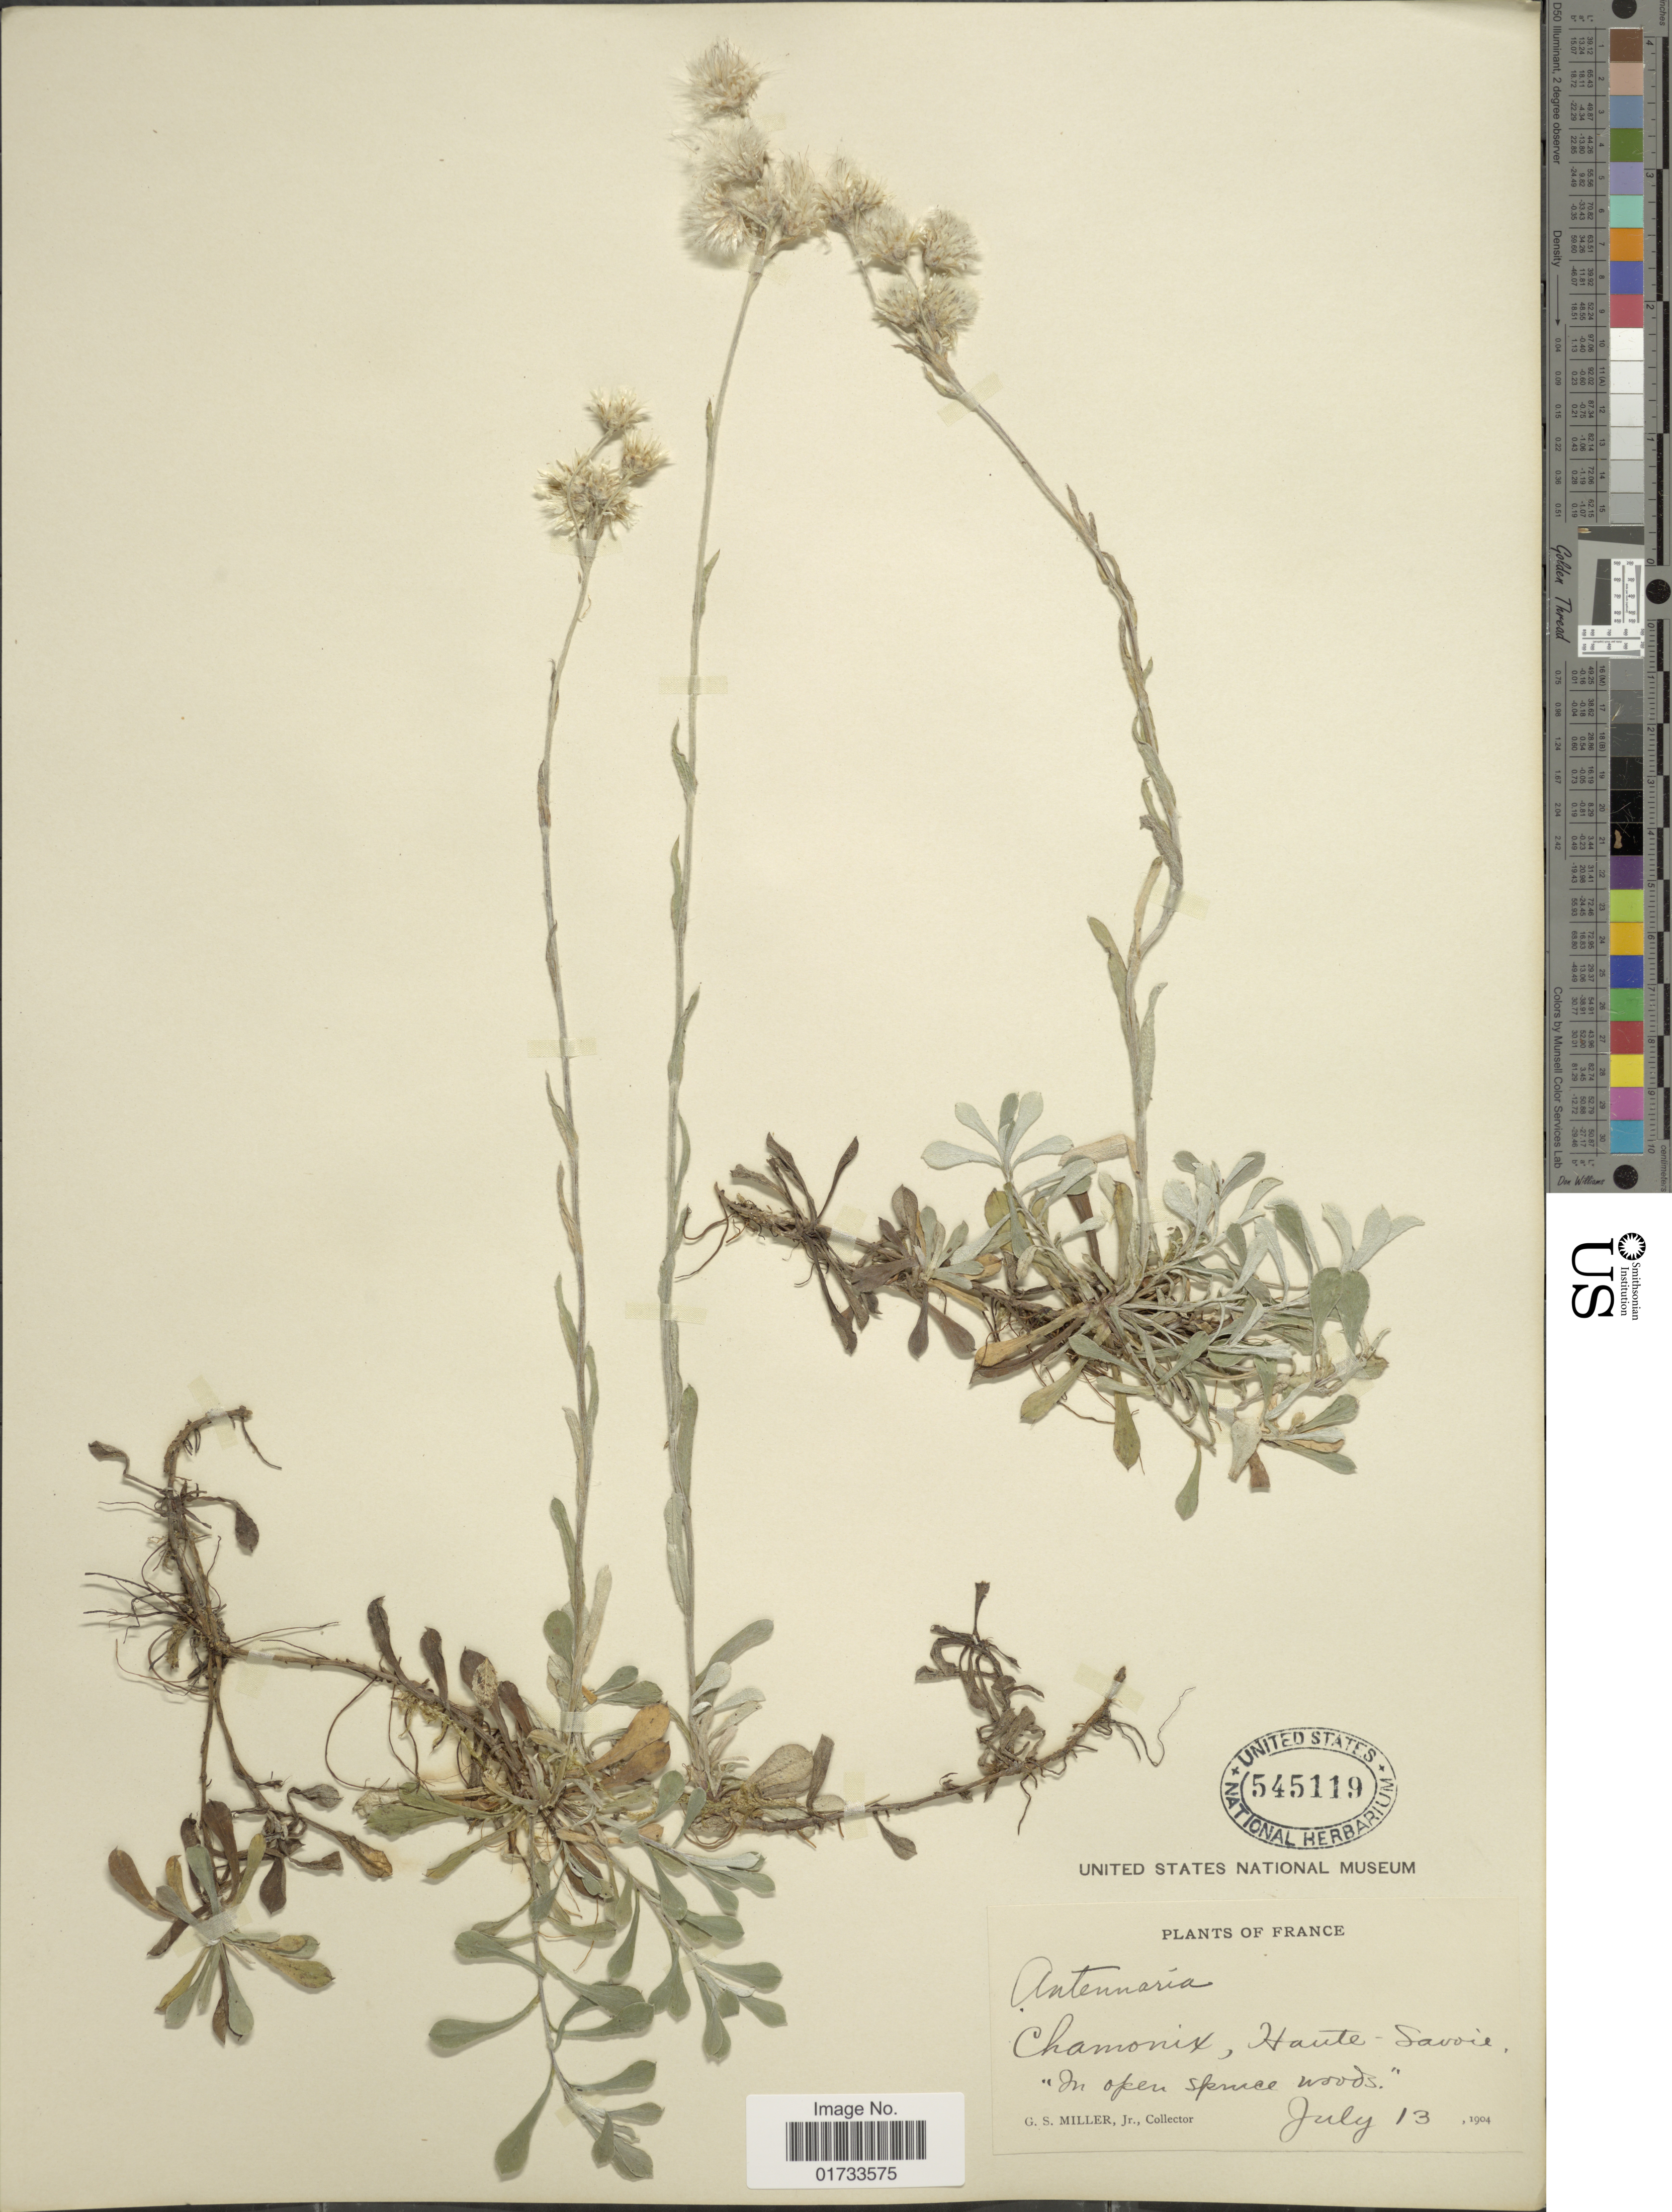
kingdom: Plantae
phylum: Tracheophyta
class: Magnoliopsida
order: Asterales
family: Asteraceae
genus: Antennaria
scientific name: Antennaria dioica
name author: (L.) Gaertn.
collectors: G. S. Miller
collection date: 1904-07-13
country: France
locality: Chamonix, Haute- Savoie, "in open spruce woods"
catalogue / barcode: US 545119